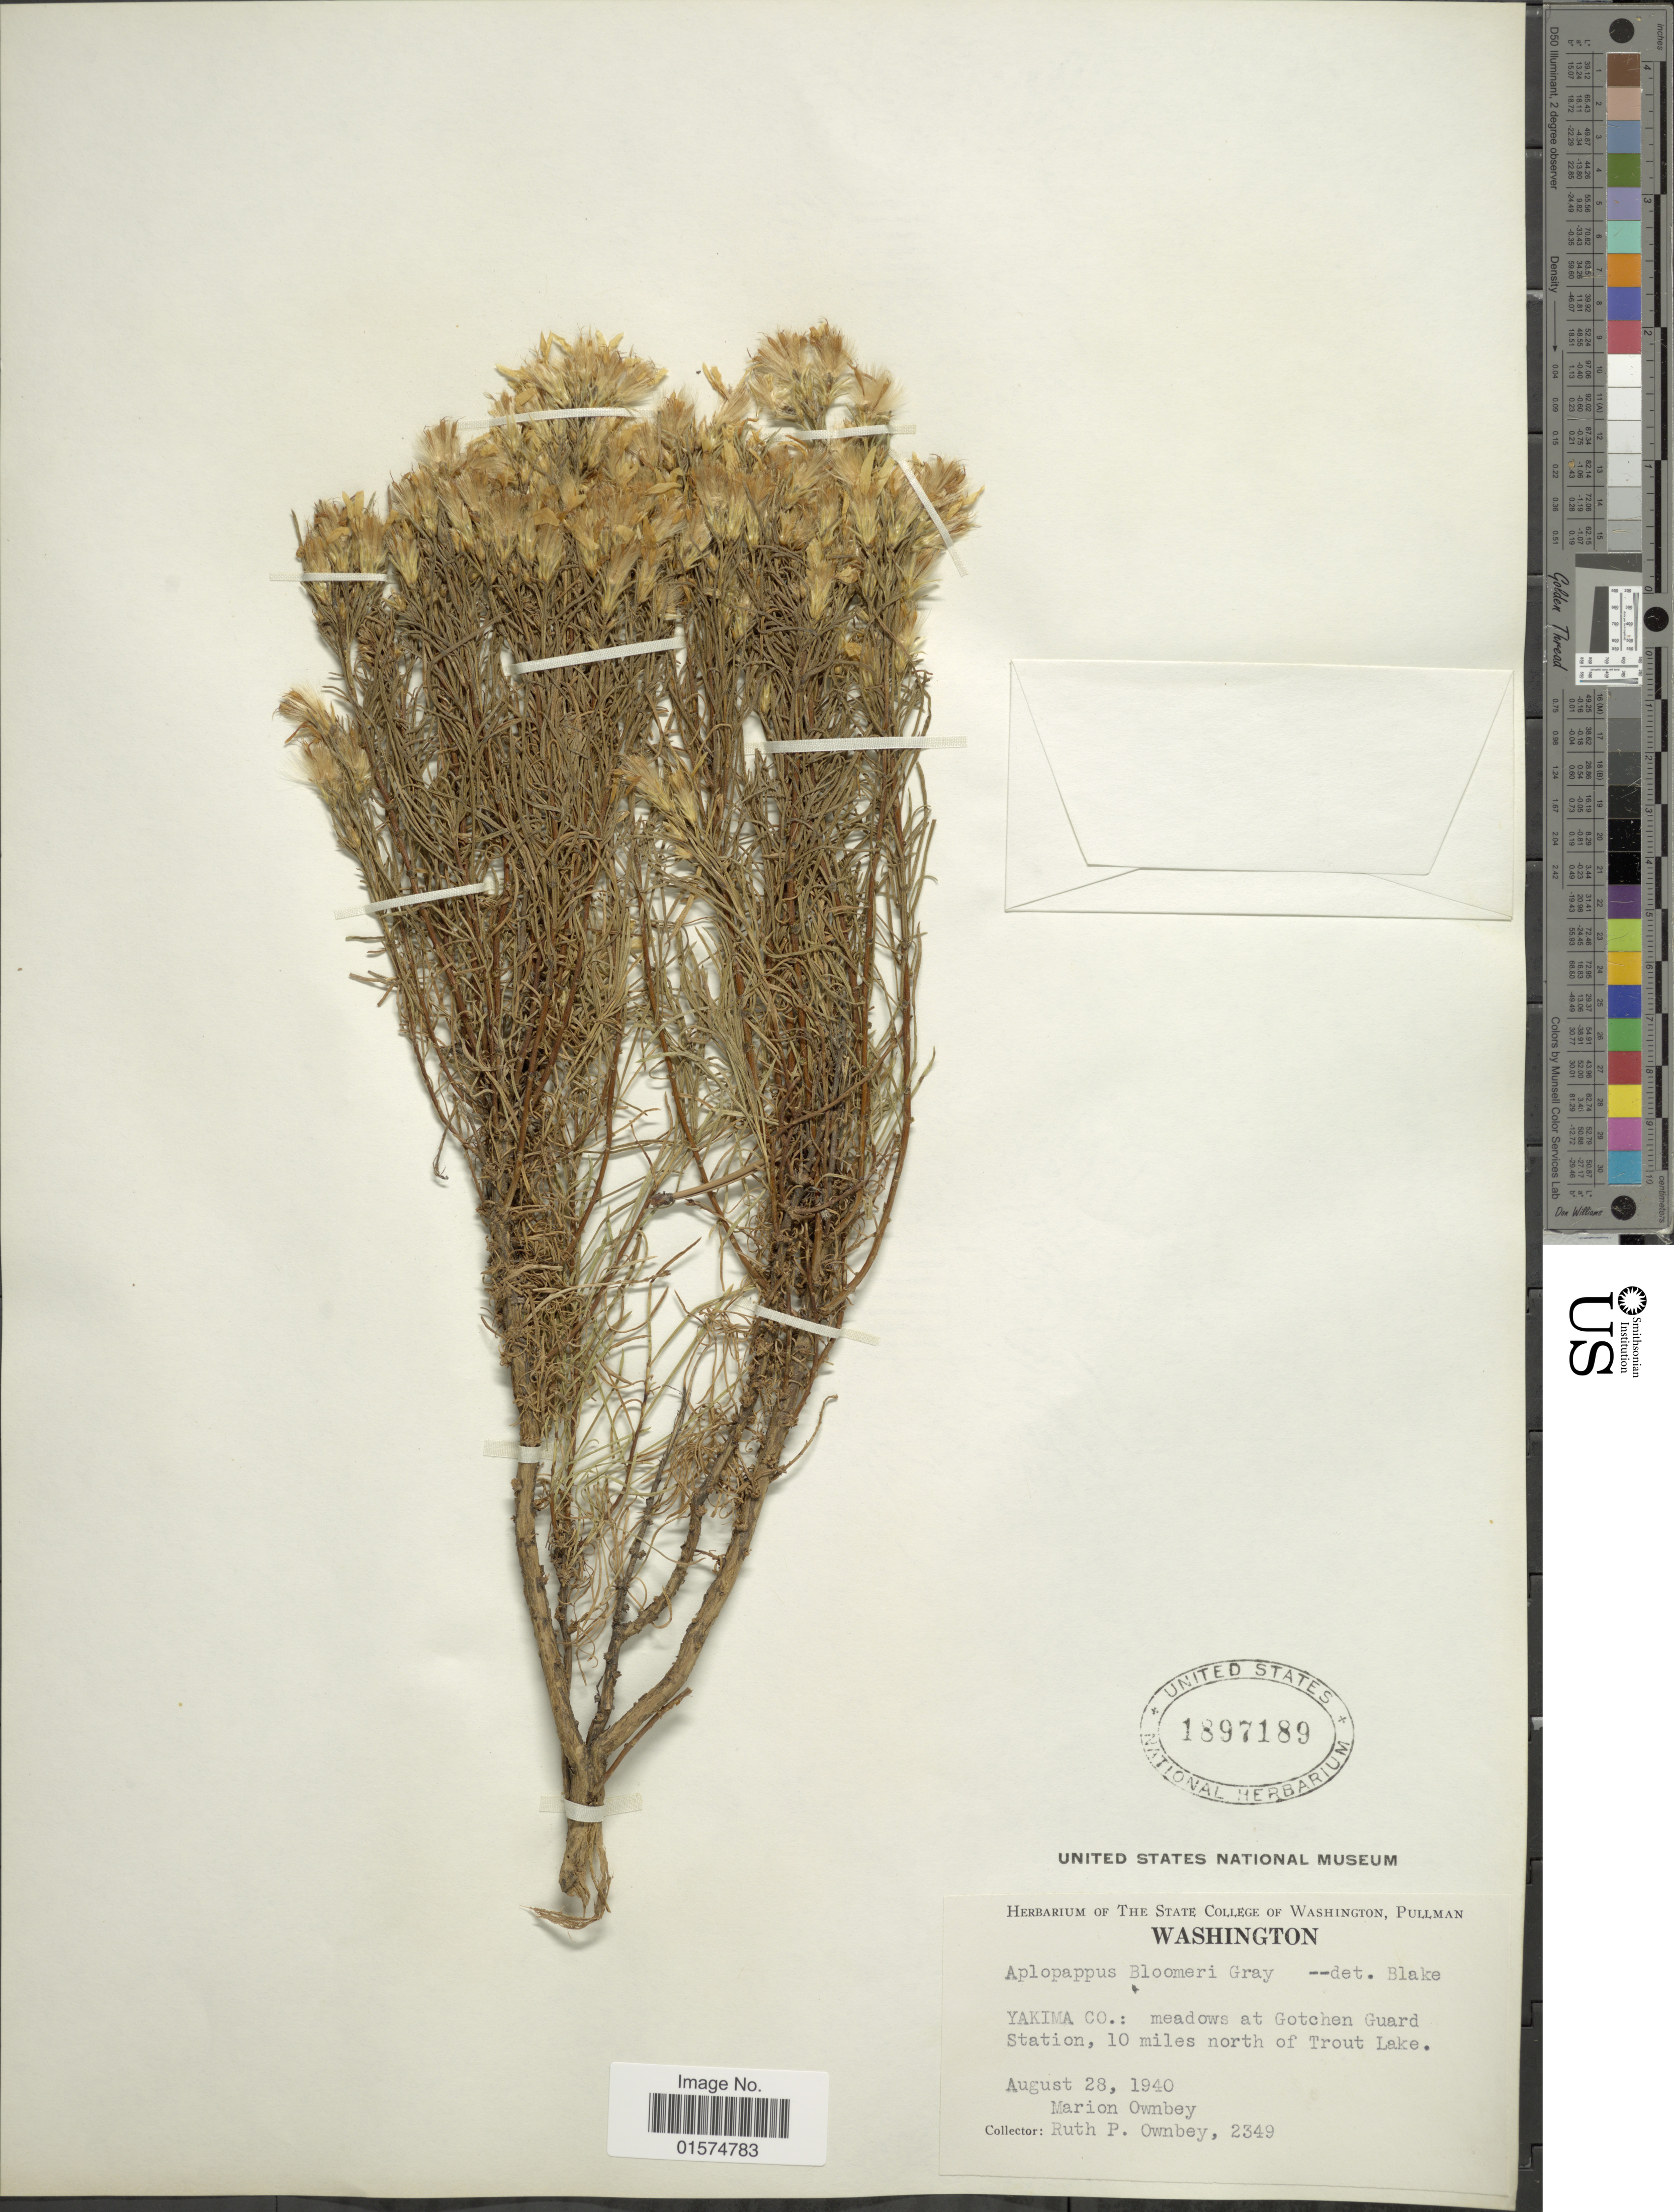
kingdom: Plantae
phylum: Tracheophyta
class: Magnoliopsida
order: Asterales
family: Asteraceae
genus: Ericameria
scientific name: Ericameria bloomeri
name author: (A. Gray) J.F. Macbr.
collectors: R. Ownbey & F. M. Ownbey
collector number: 2349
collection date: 1940-08-28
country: United States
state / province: Washington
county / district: Yakima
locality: Yakima Co.: meadows at Gotchen Guard Station, 10 miles north of Trout Lake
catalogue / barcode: US 1897189